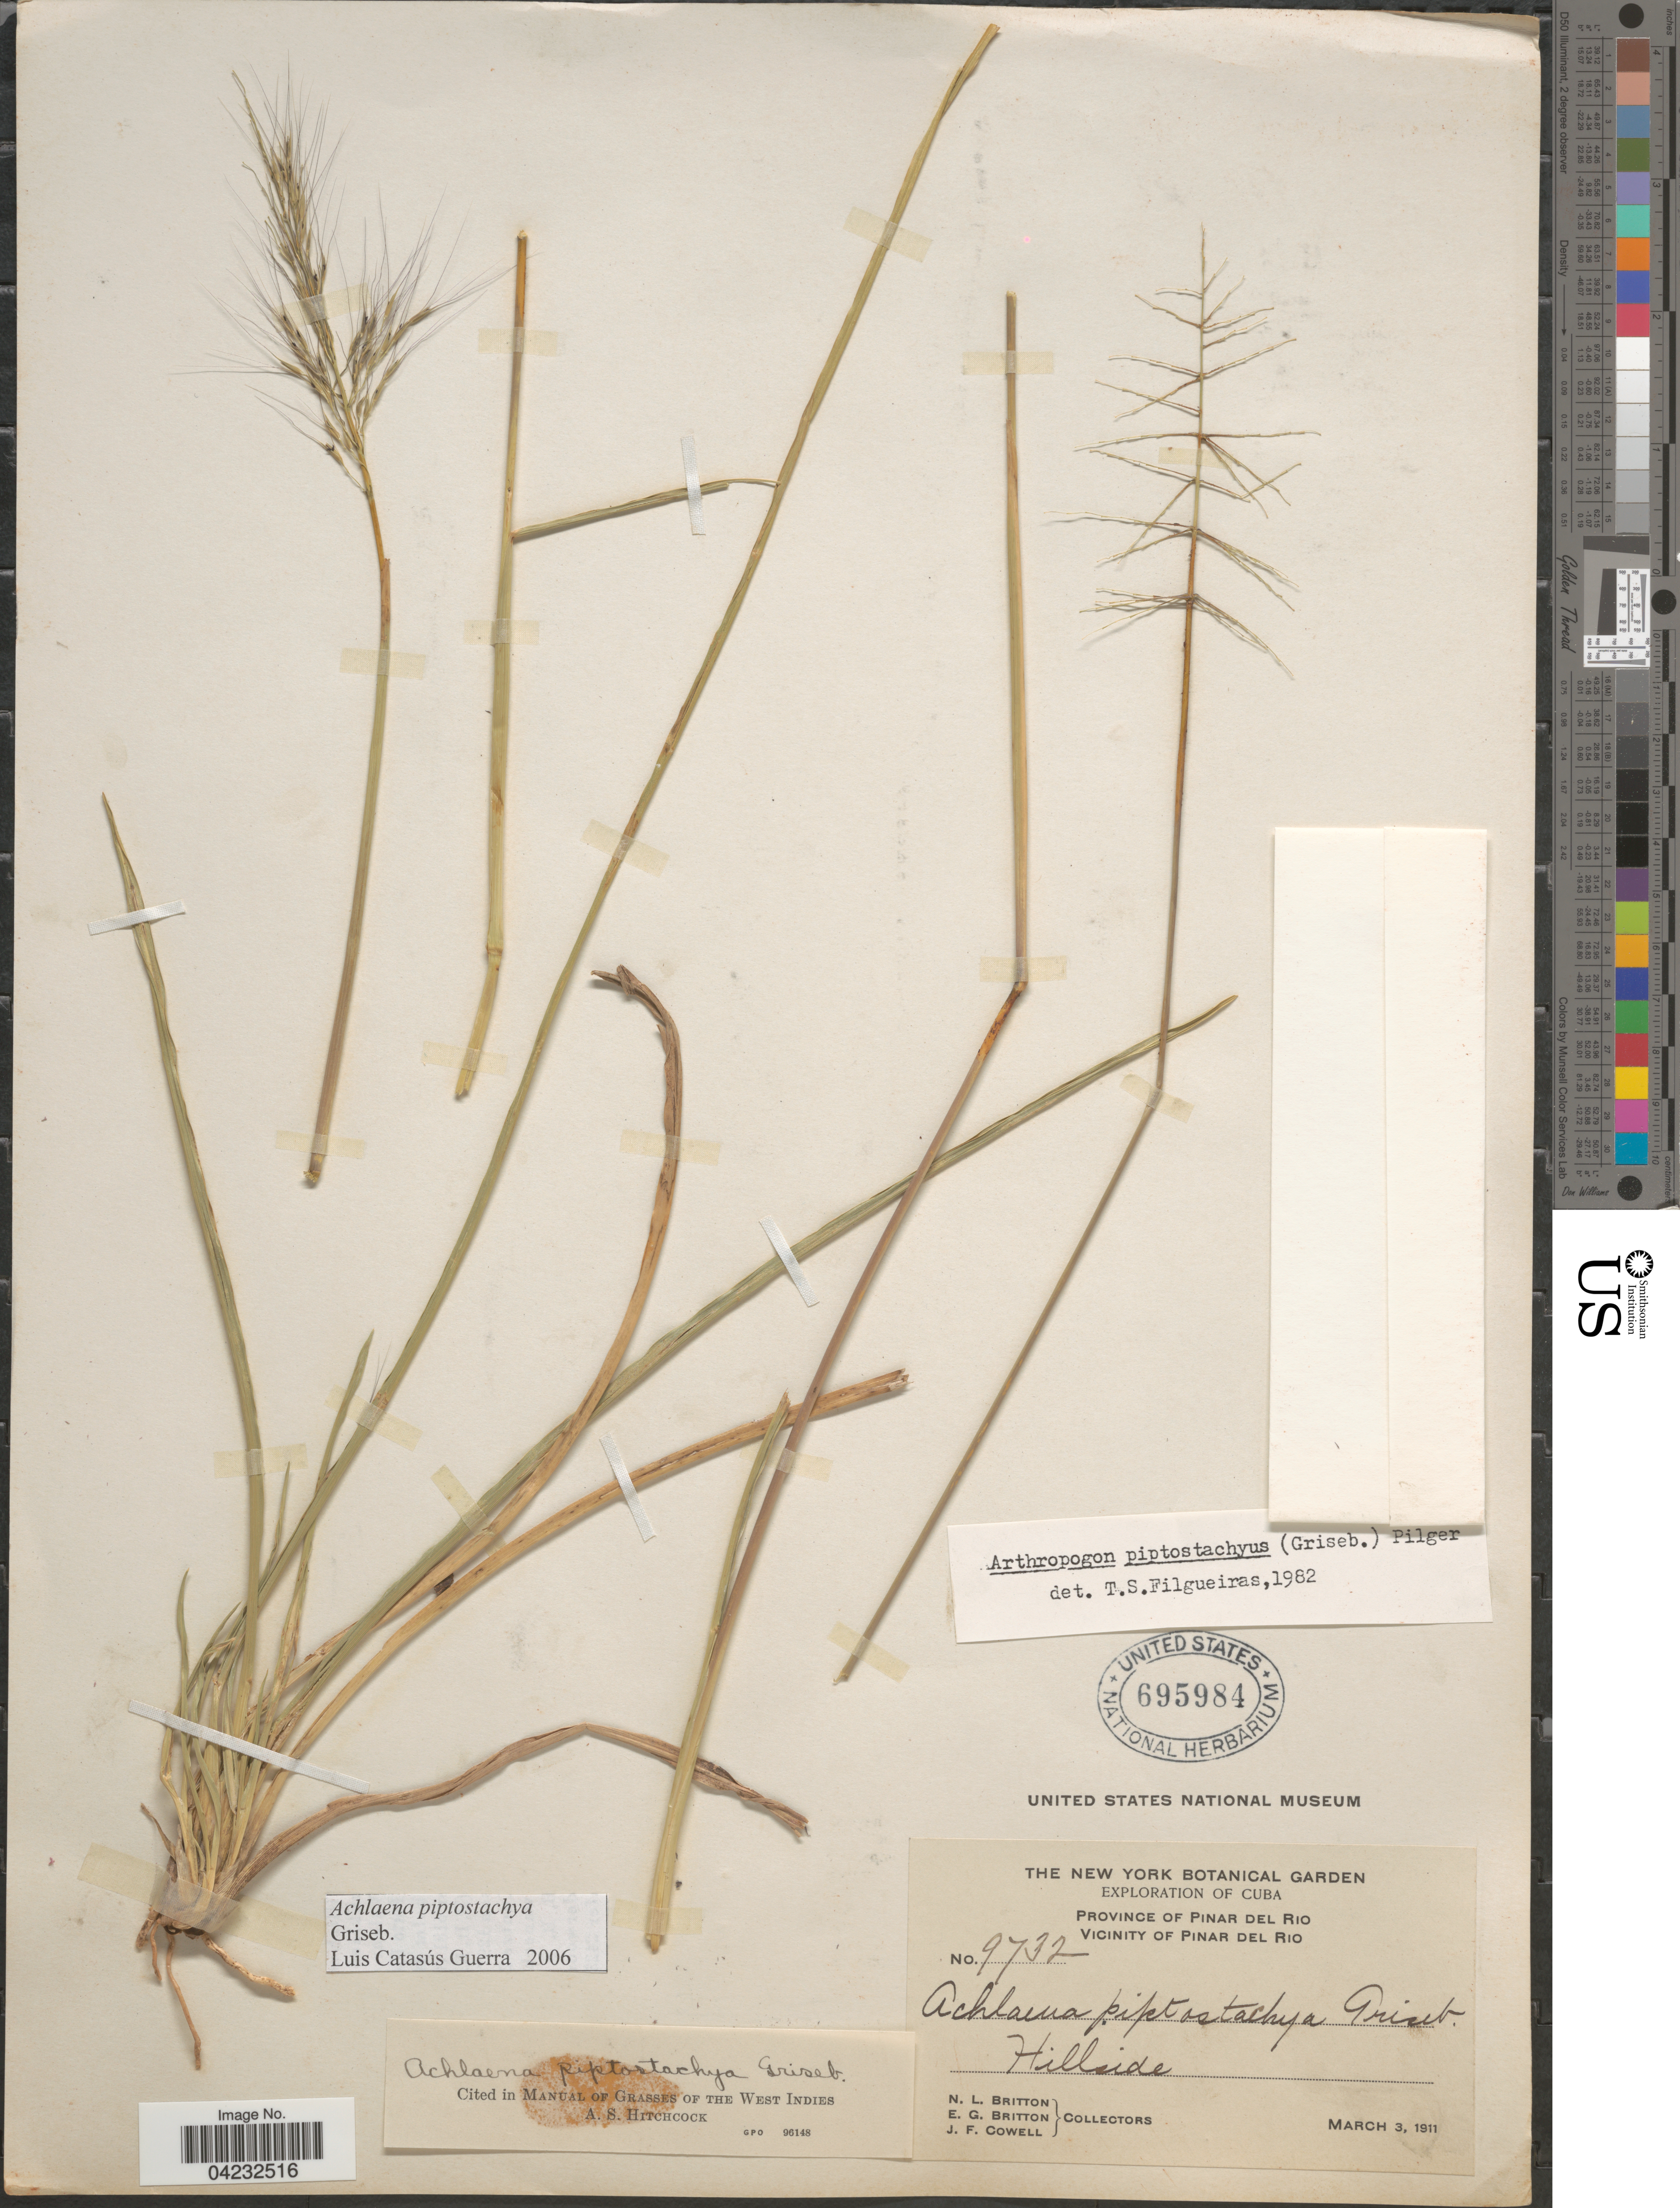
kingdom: Plantae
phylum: Tracheophyta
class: Liliopsida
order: Poales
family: Poaceae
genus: Achlaena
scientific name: Achlaena piptostachya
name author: Griseb.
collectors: Mrs. N. L. Britton, E. G. Britton & J. F. Cowell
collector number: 9732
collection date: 1911-03-03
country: Cuba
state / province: Pinar del Río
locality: Exploration of Cuba. Vicinity of Pinar del Rio. Hillside.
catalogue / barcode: US 695984